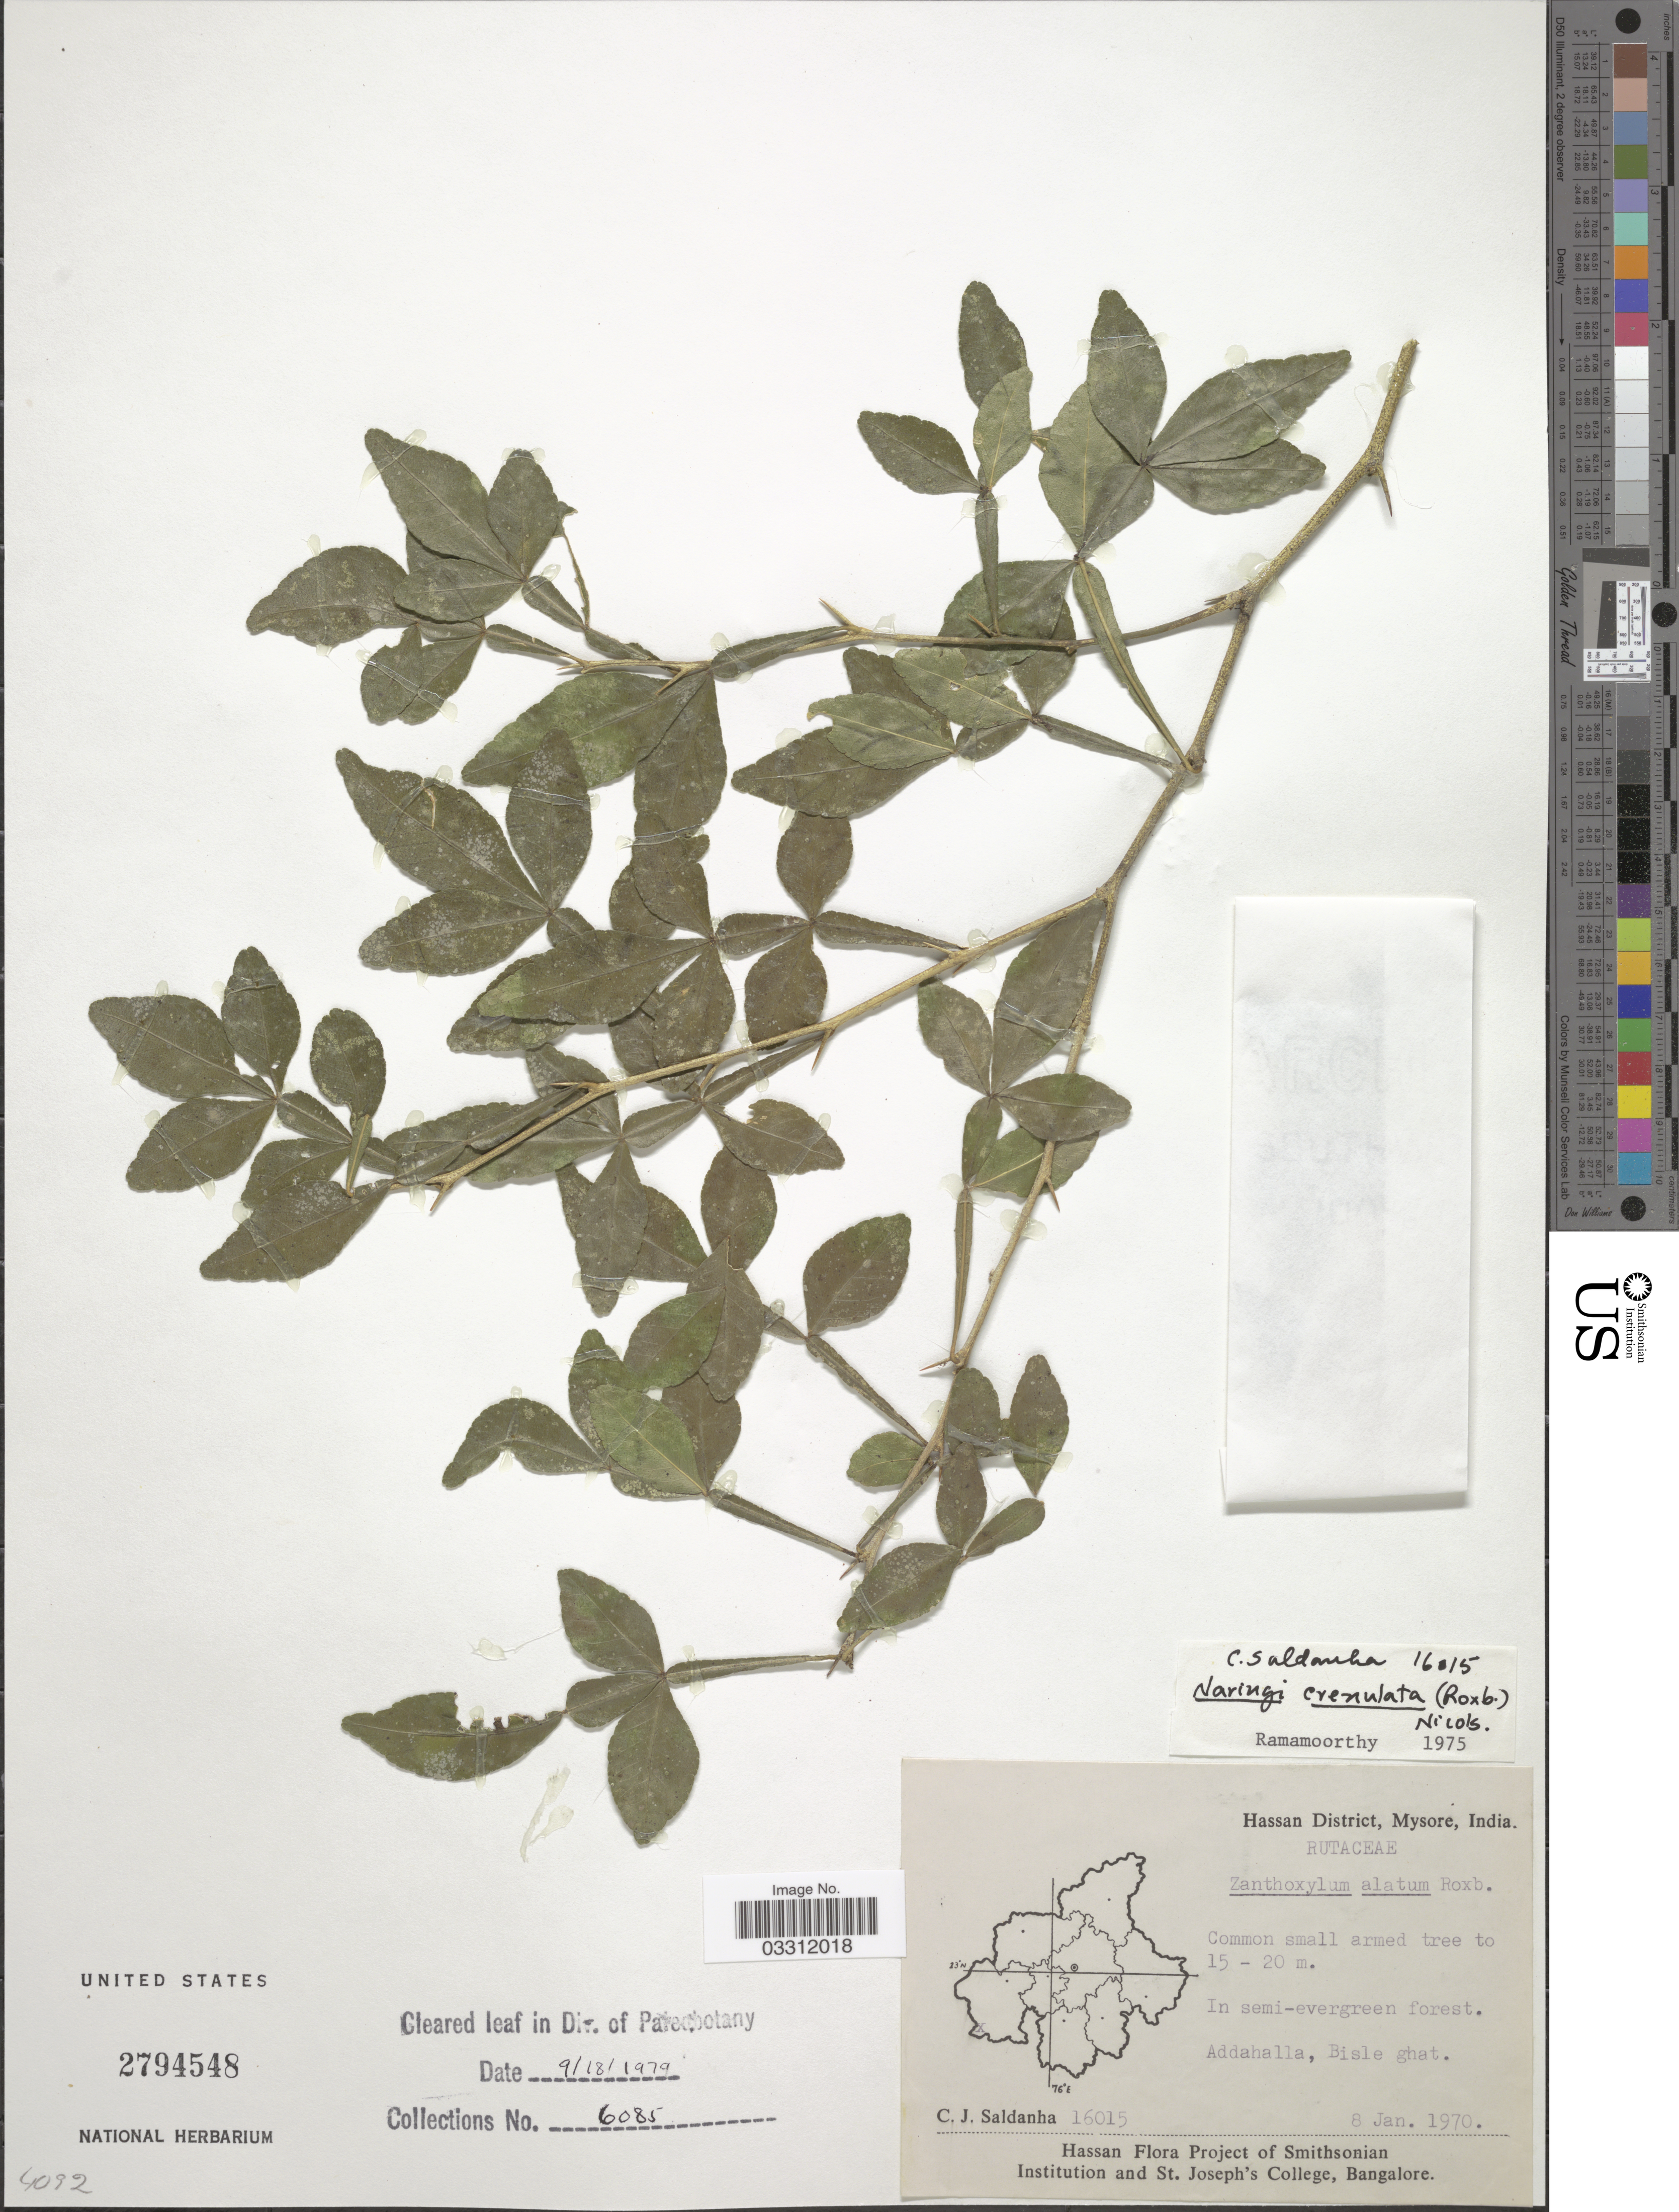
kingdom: Plantae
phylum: Tracheophyta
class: Magnoliopsida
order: Sapindales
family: Rutaceae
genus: Naringi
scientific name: Naringi crenulata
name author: (Roxb.) Nicolson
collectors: C. J. Saldanha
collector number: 16015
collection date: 1970-01-08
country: India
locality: Hassan District, Mysore, Addahalla, Bisle ghat.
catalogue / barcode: US 2794548